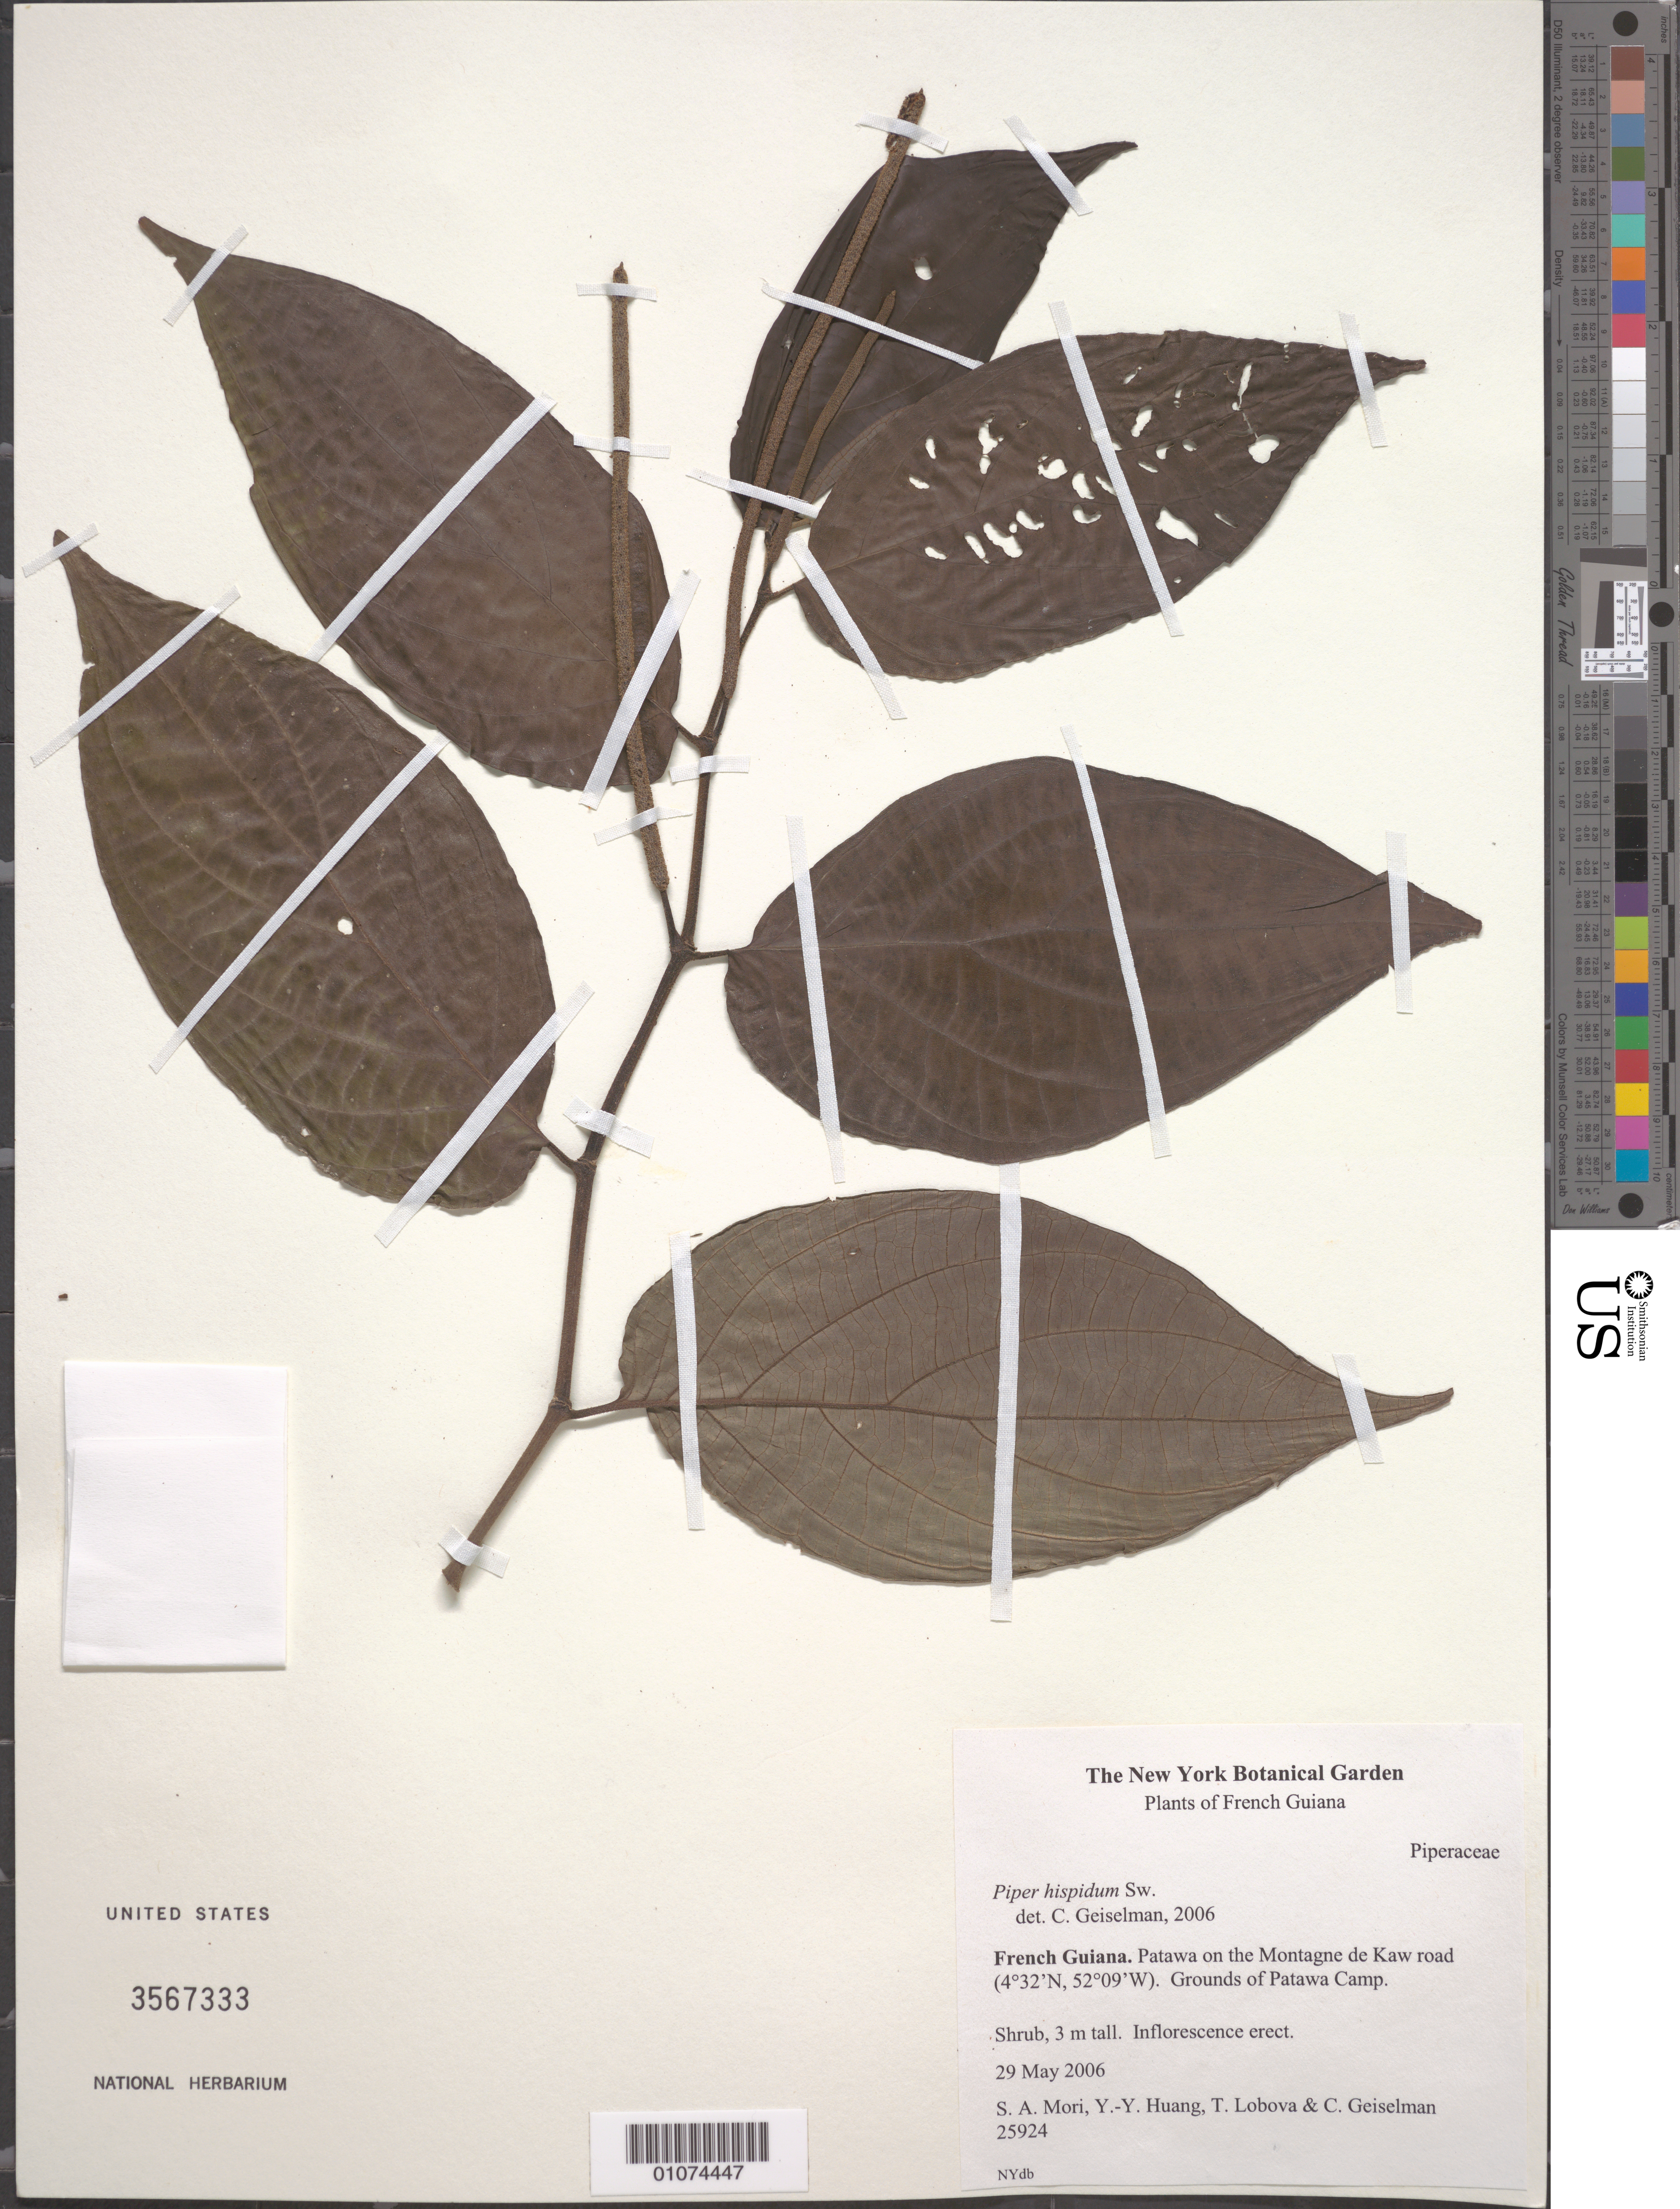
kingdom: Plantae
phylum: Tracheophyta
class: Magnoliopsida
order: Piperales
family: Piperaceae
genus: Piper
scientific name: Piper hispidum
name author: Sw.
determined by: Geiselman, C.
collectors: S. Mori, Y. Huang, T. Lobova & C. Geiselman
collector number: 25924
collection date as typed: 29-May-06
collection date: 2006-05-29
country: French Guiana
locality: Patawa on the Montagne de Kaw road. Grounds of Patawa Camp.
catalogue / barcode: US 3567333